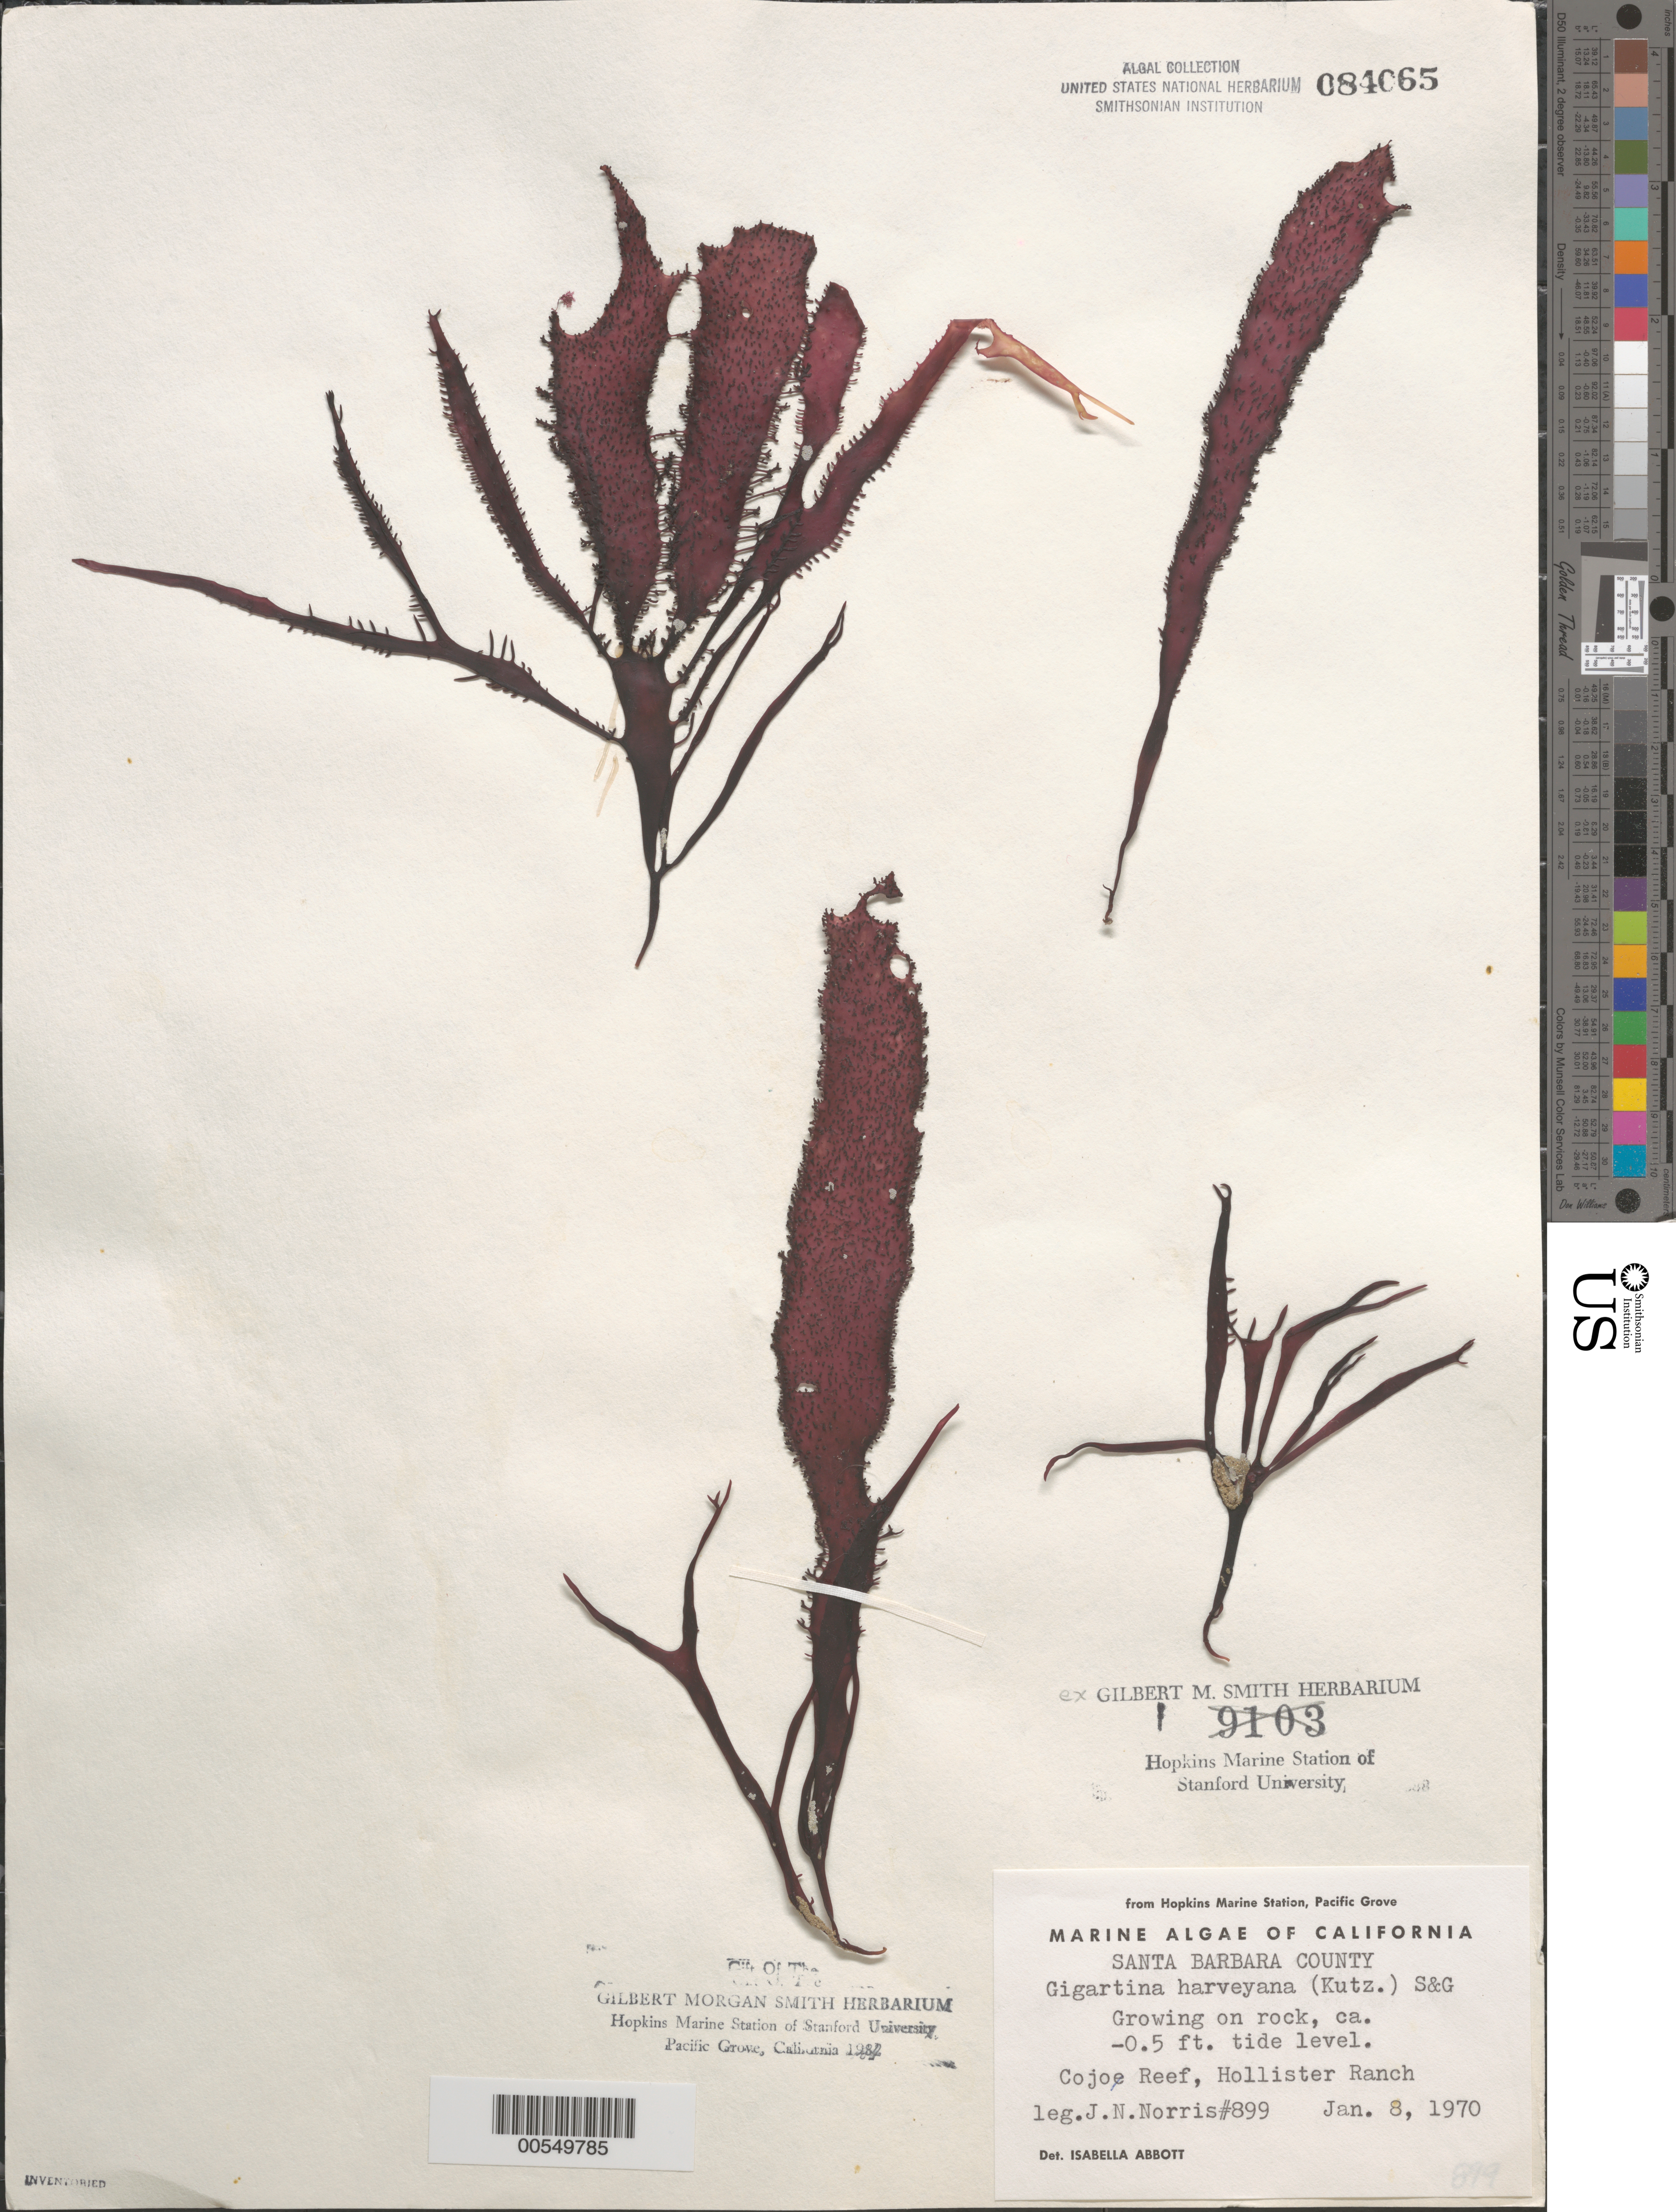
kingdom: Plantae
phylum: Rhodophyta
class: Florideophyceae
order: Gigartinales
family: Gigartinaceae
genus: Chondracanthus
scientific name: Chondracanthus harveyanus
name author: (Kütz.) Guiry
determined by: Algae name updating Project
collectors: J. N. Norris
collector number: JN-899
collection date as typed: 08 Jan 1970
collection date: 1970-01-08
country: United States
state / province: California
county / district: Santa Barbara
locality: Cojo Reef, Hollister Ranch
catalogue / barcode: US 84065